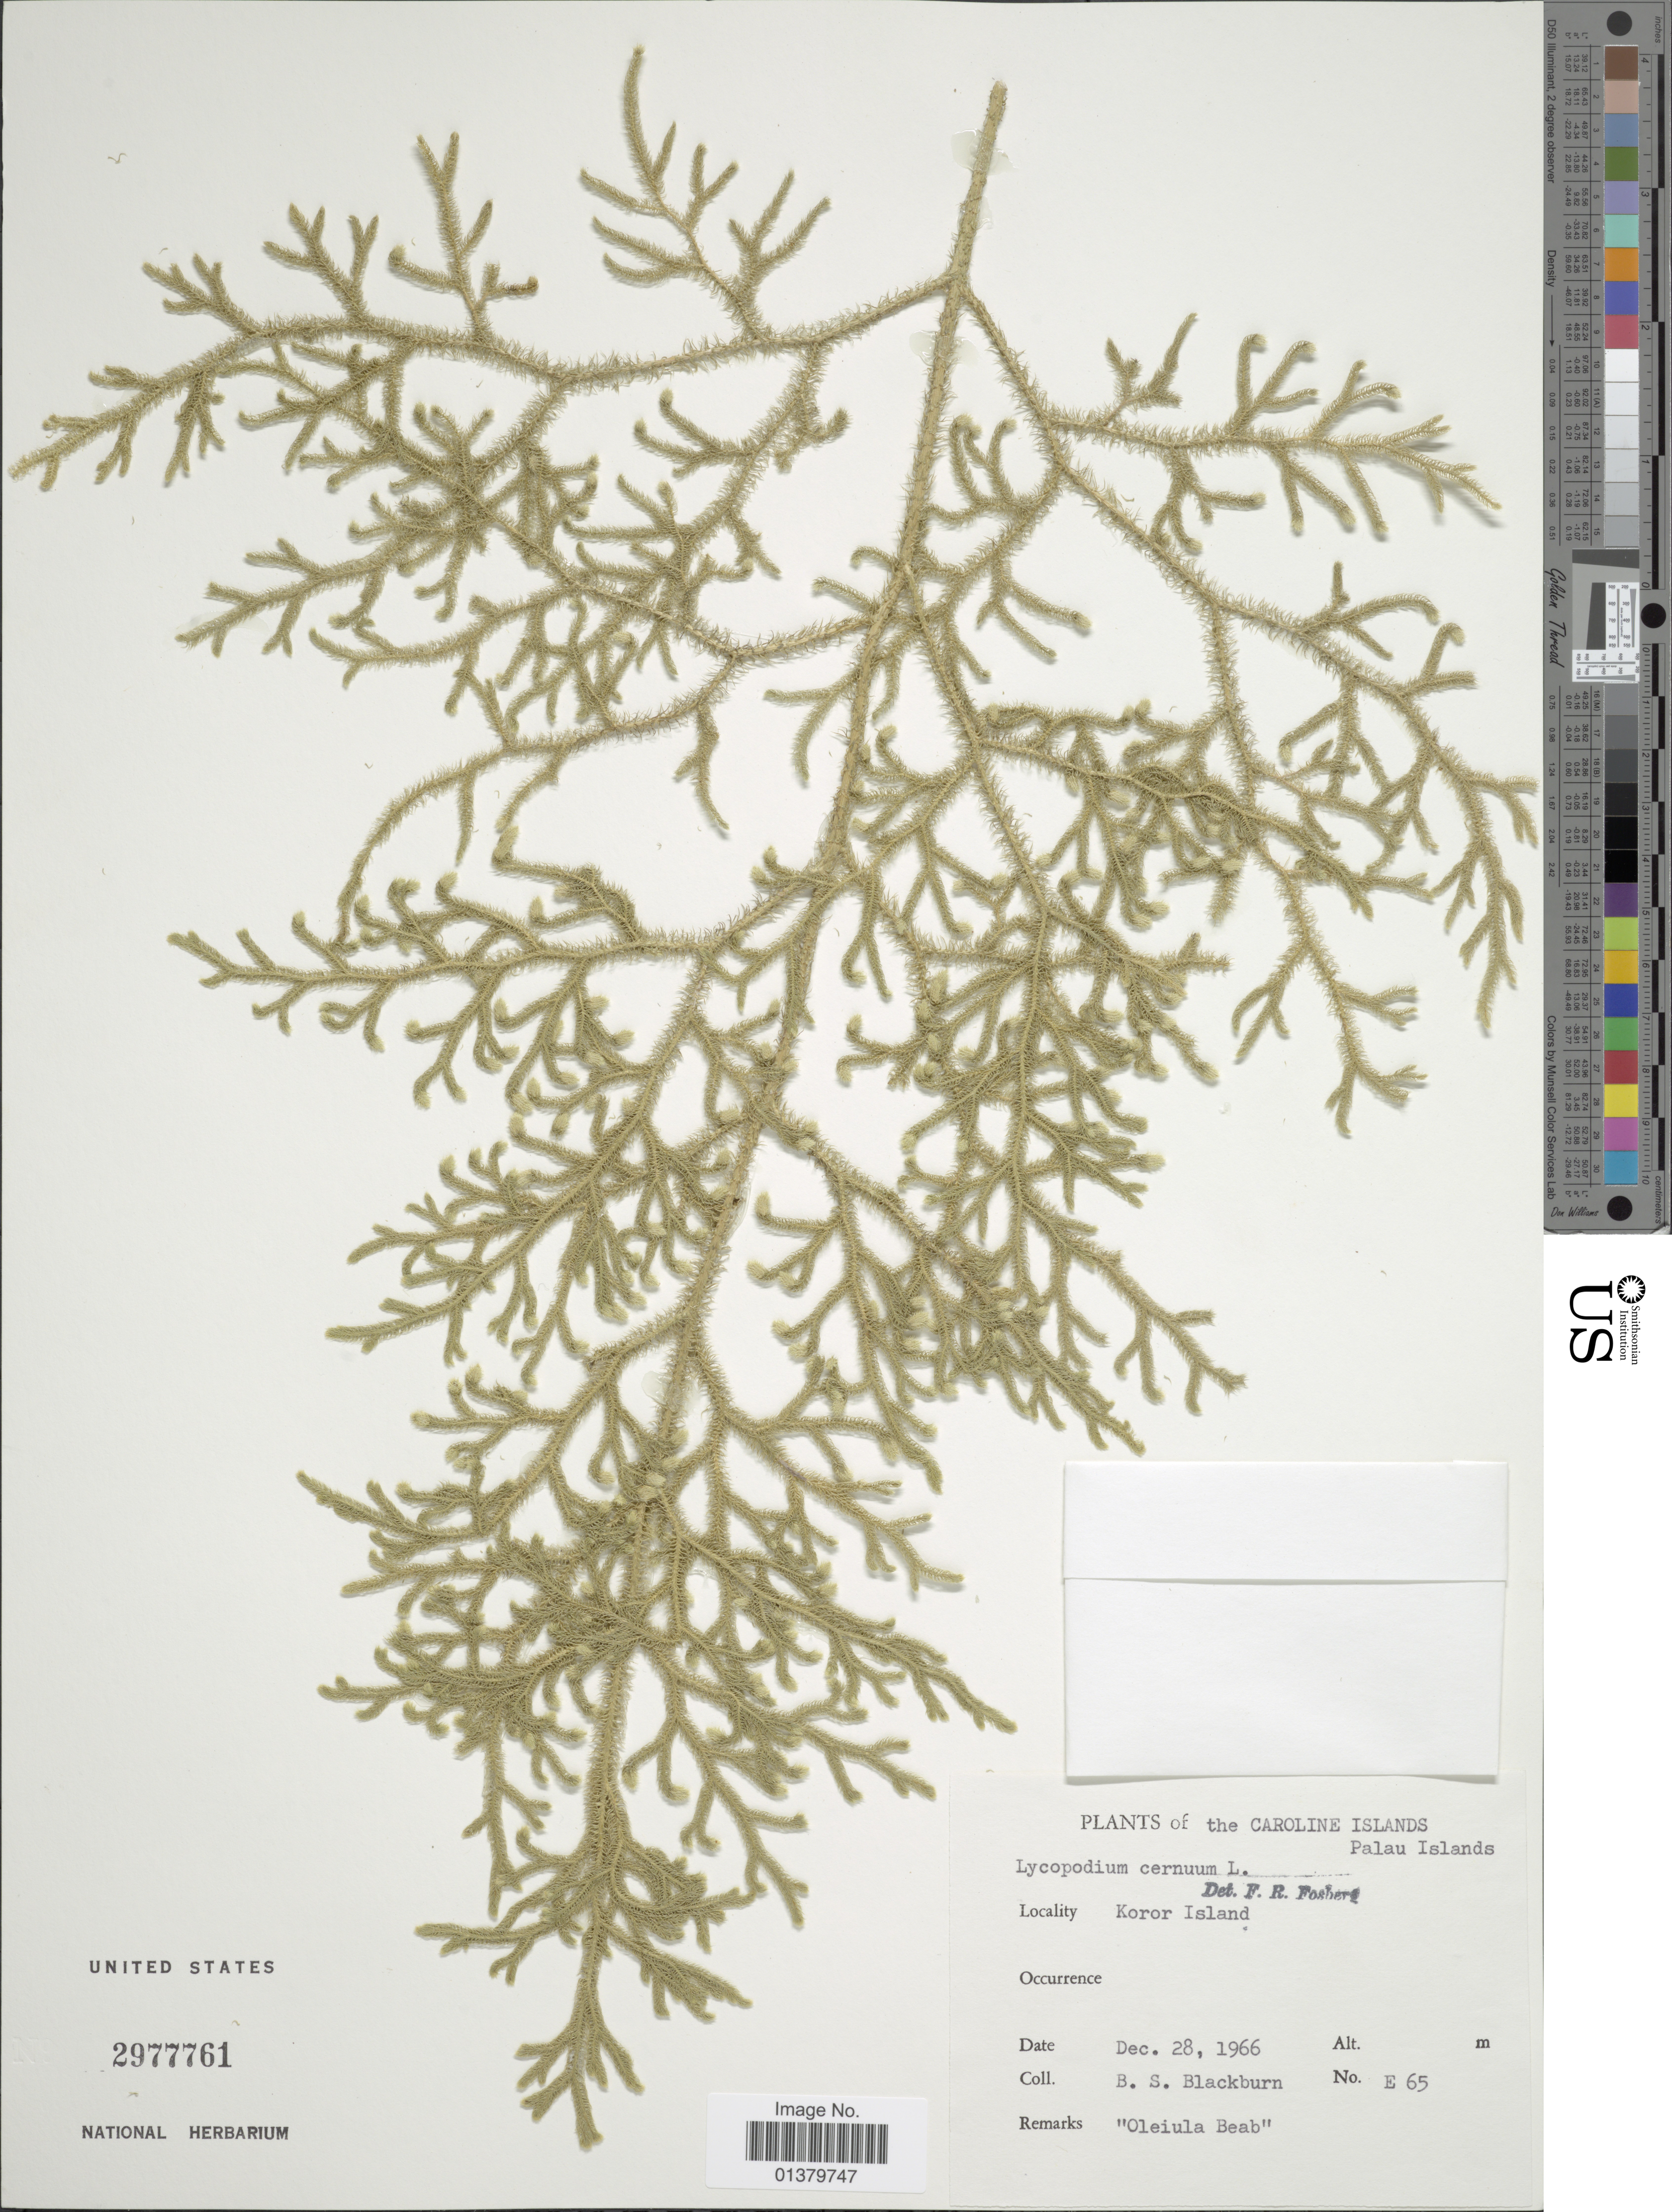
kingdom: Plantae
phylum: Tracheophyta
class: Lycopodiopsida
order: Lycopodiales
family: Lycopodiaceae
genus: Palhinhaea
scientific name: Palhinhaea cernua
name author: (L.) Vasc. & Franco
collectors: B. S. Blackburn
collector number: E 65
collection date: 1966-12-28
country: Palau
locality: The Caroline Islands, Palau Islands, Koror Islands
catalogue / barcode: US 2977761